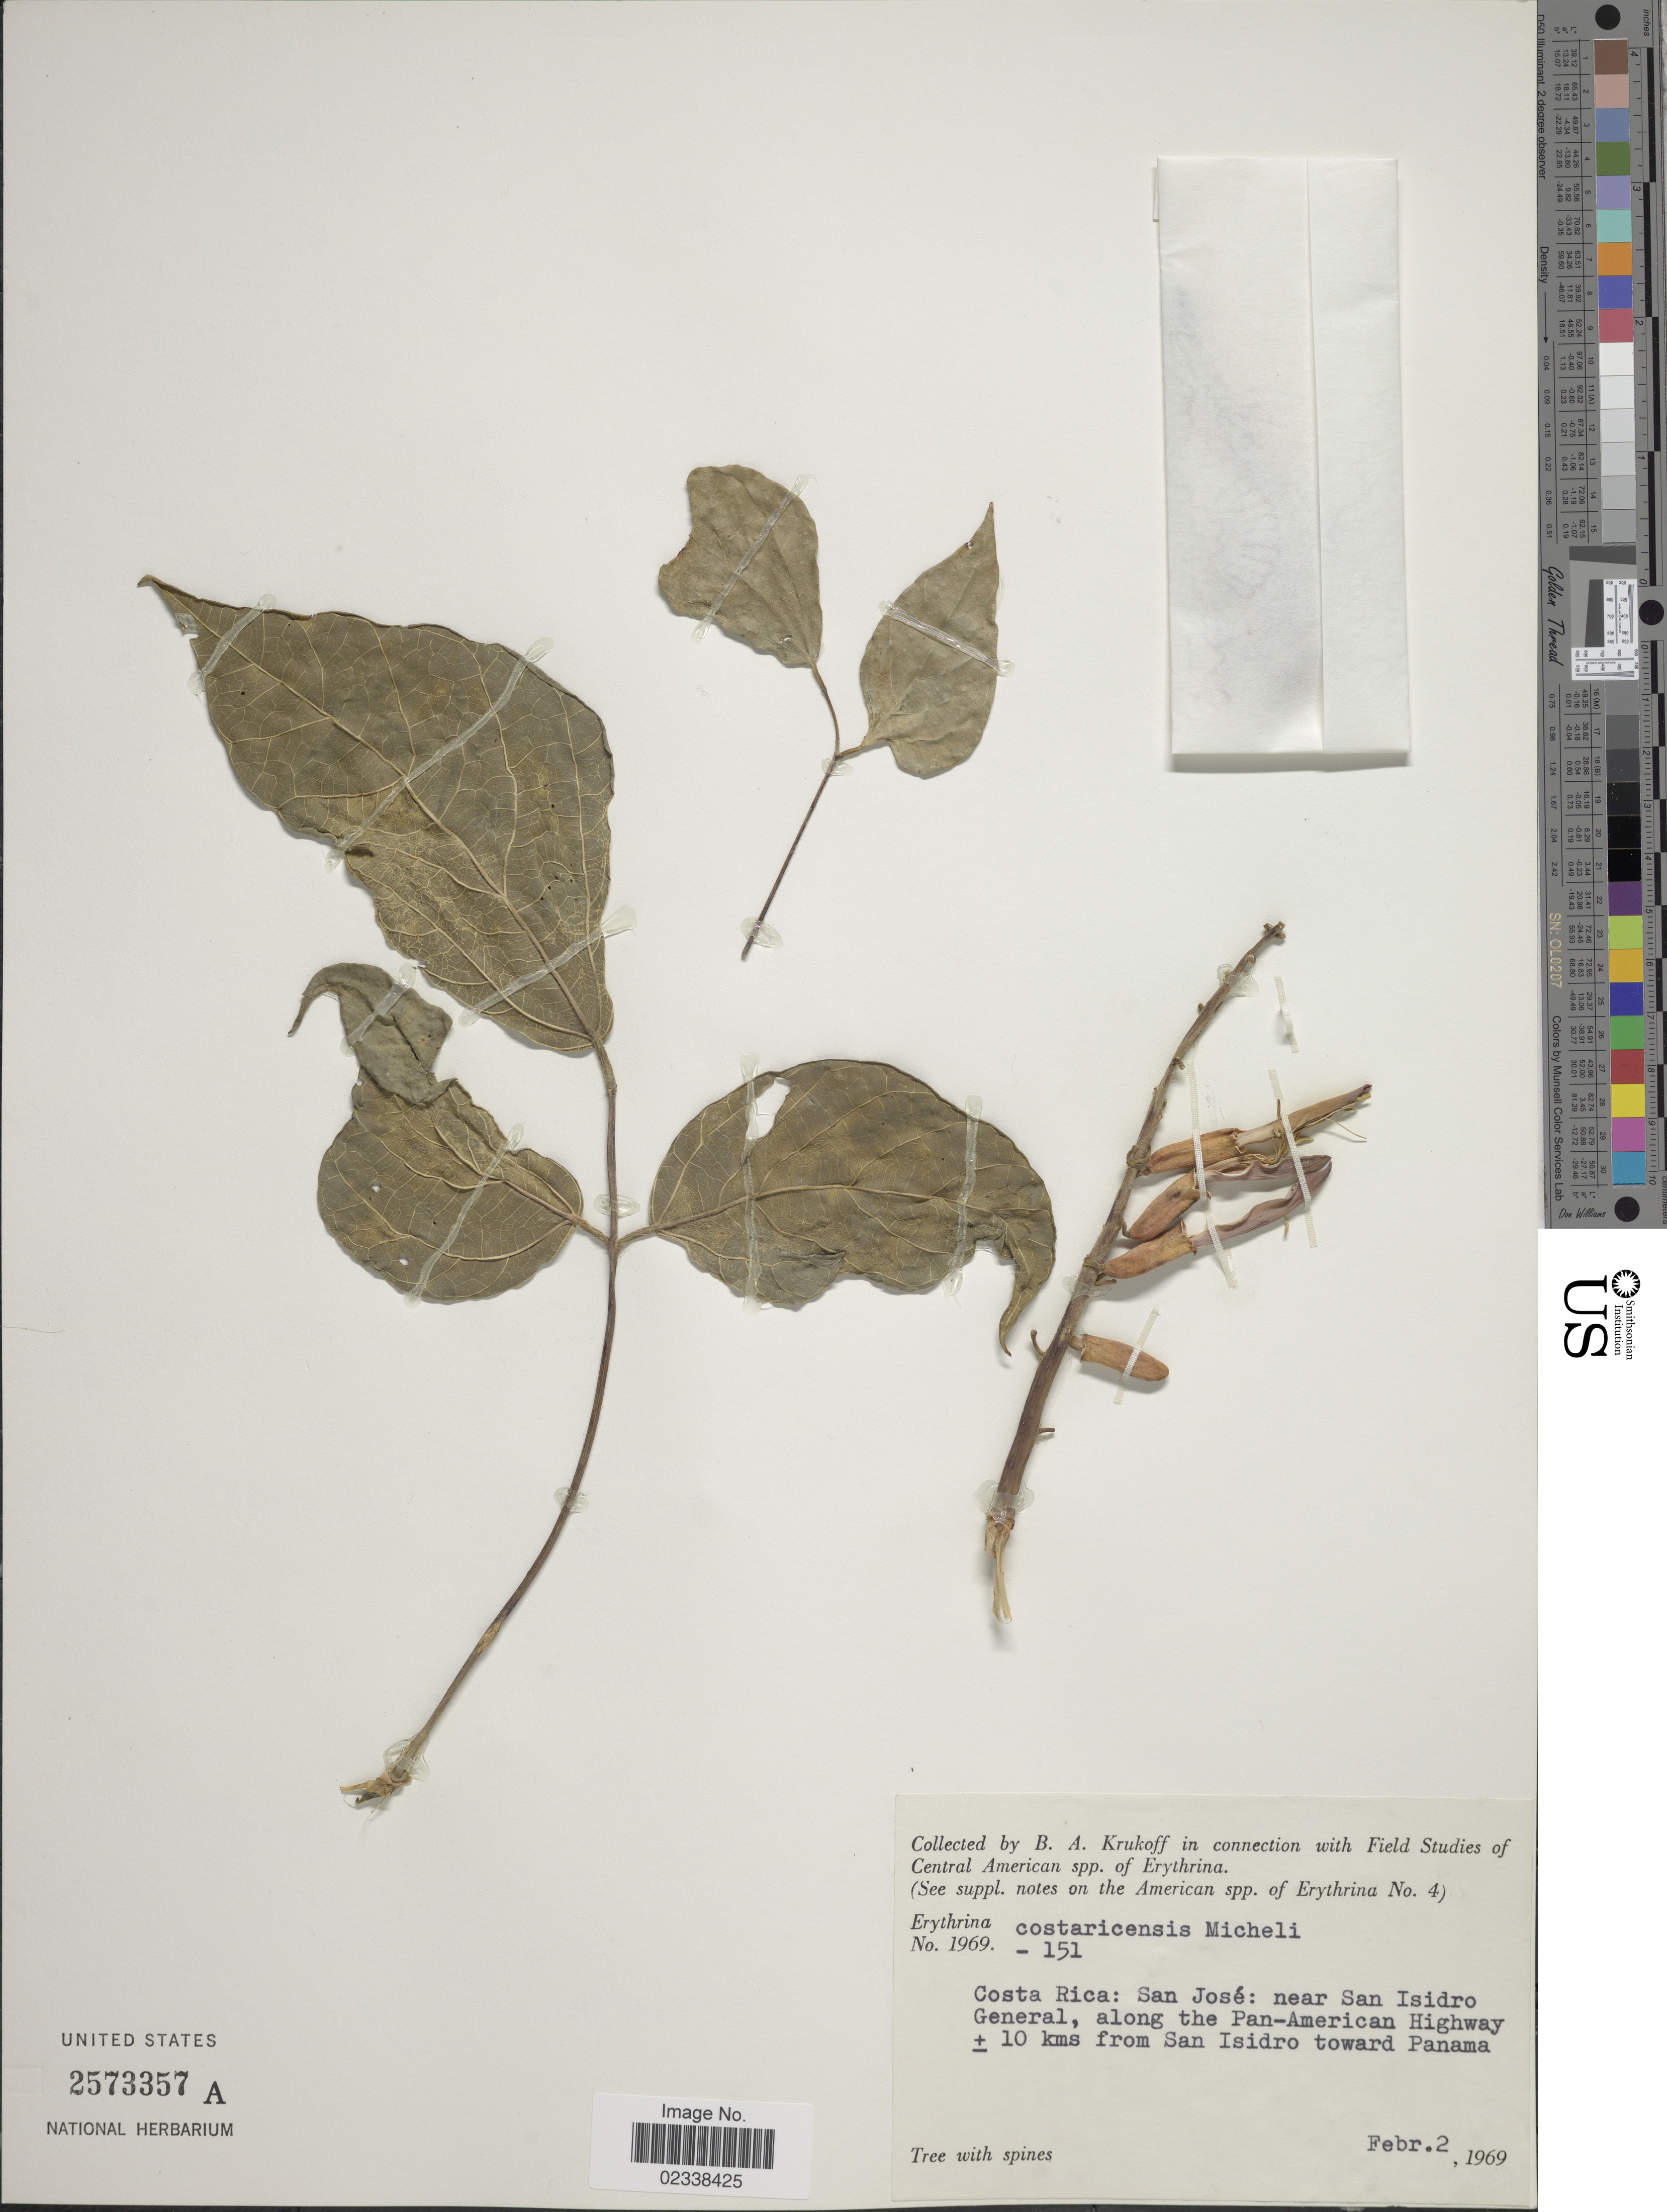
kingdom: Plantae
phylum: Tracheophyta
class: Magnoliopsida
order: Fabales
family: Fabaceae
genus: Erythrina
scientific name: Erythrina costaricensis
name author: Micheli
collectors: B. A. Krukoff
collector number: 1969-151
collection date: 1969-02-02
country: Costa Rica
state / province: San José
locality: Near San Isidro General, along the Pan-American Highway ± 10 kms from San Isidro toward Panama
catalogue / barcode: US 2573357A